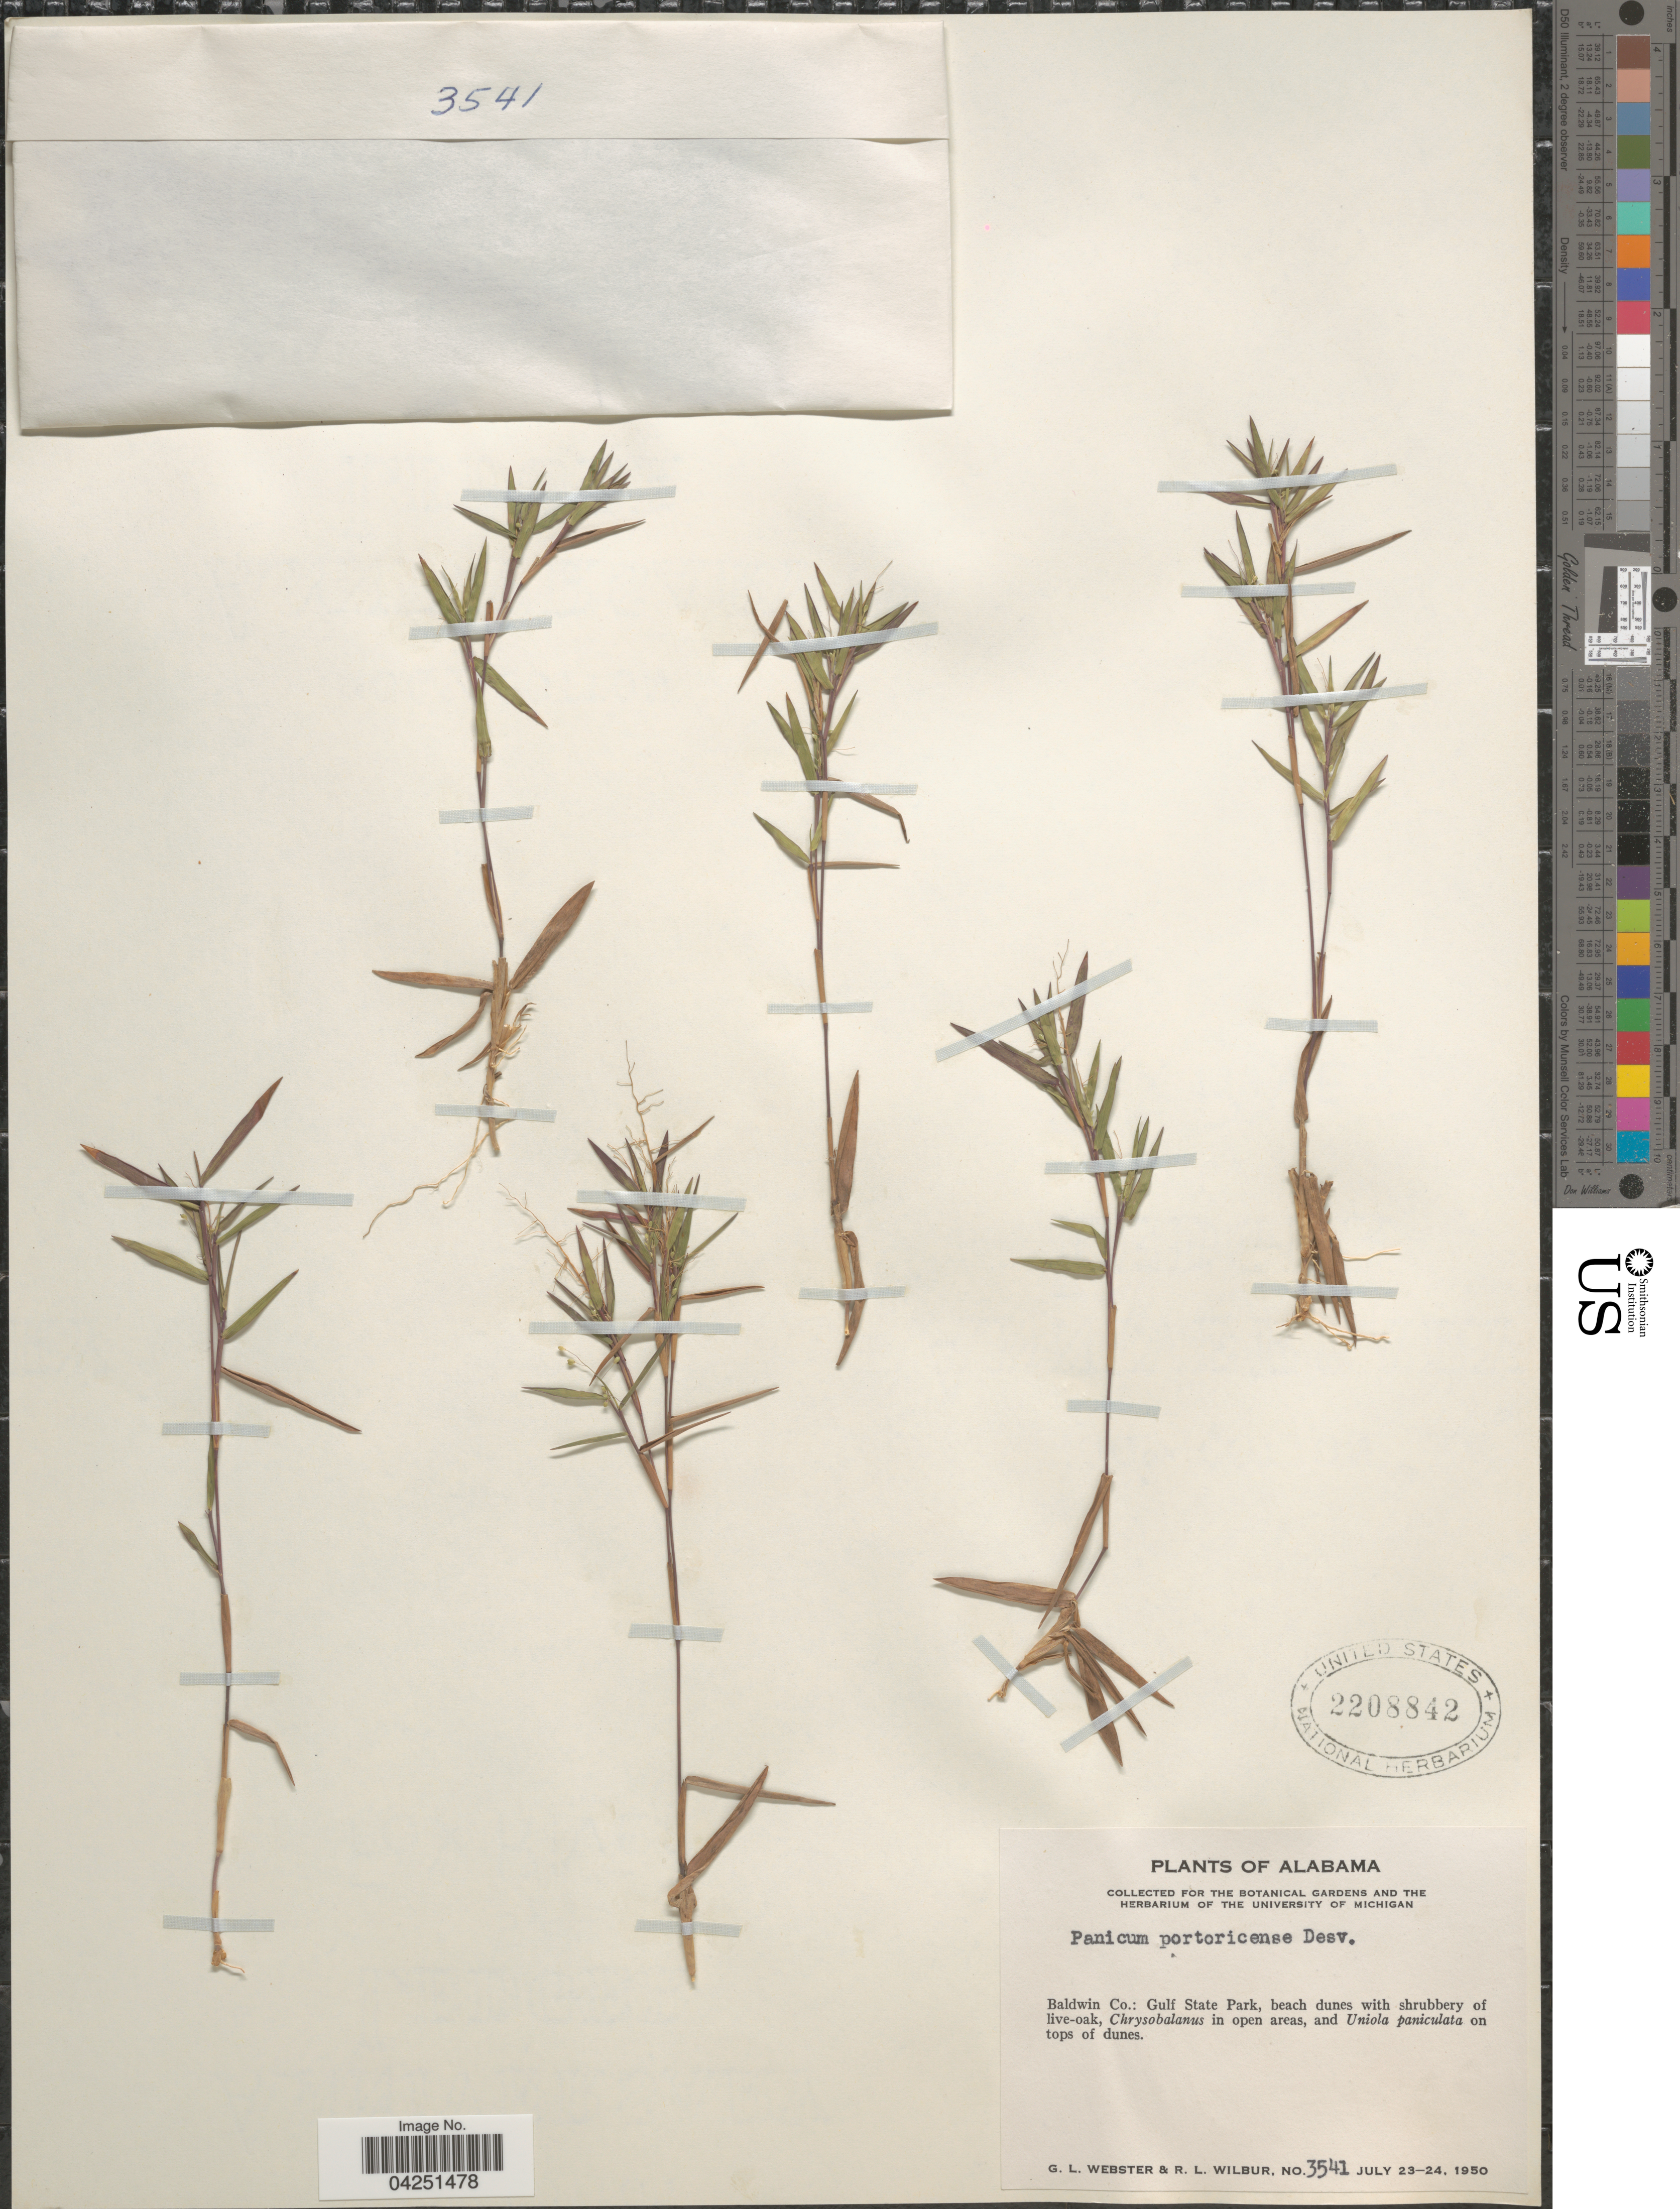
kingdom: Plantae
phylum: Tracheophyta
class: Liliopsida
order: Poales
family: Poaceae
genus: Dichanthelium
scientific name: Dichanthelium acuminatum var. acuminatum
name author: (Sw.) Gould & C.A. Clark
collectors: G. L. Webster & R. L. Wilbur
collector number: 3541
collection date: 1950-07-23/1950-07-24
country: United States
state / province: Alabama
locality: Baldwin Co.: Gulf State Park.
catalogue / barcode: US 2208842